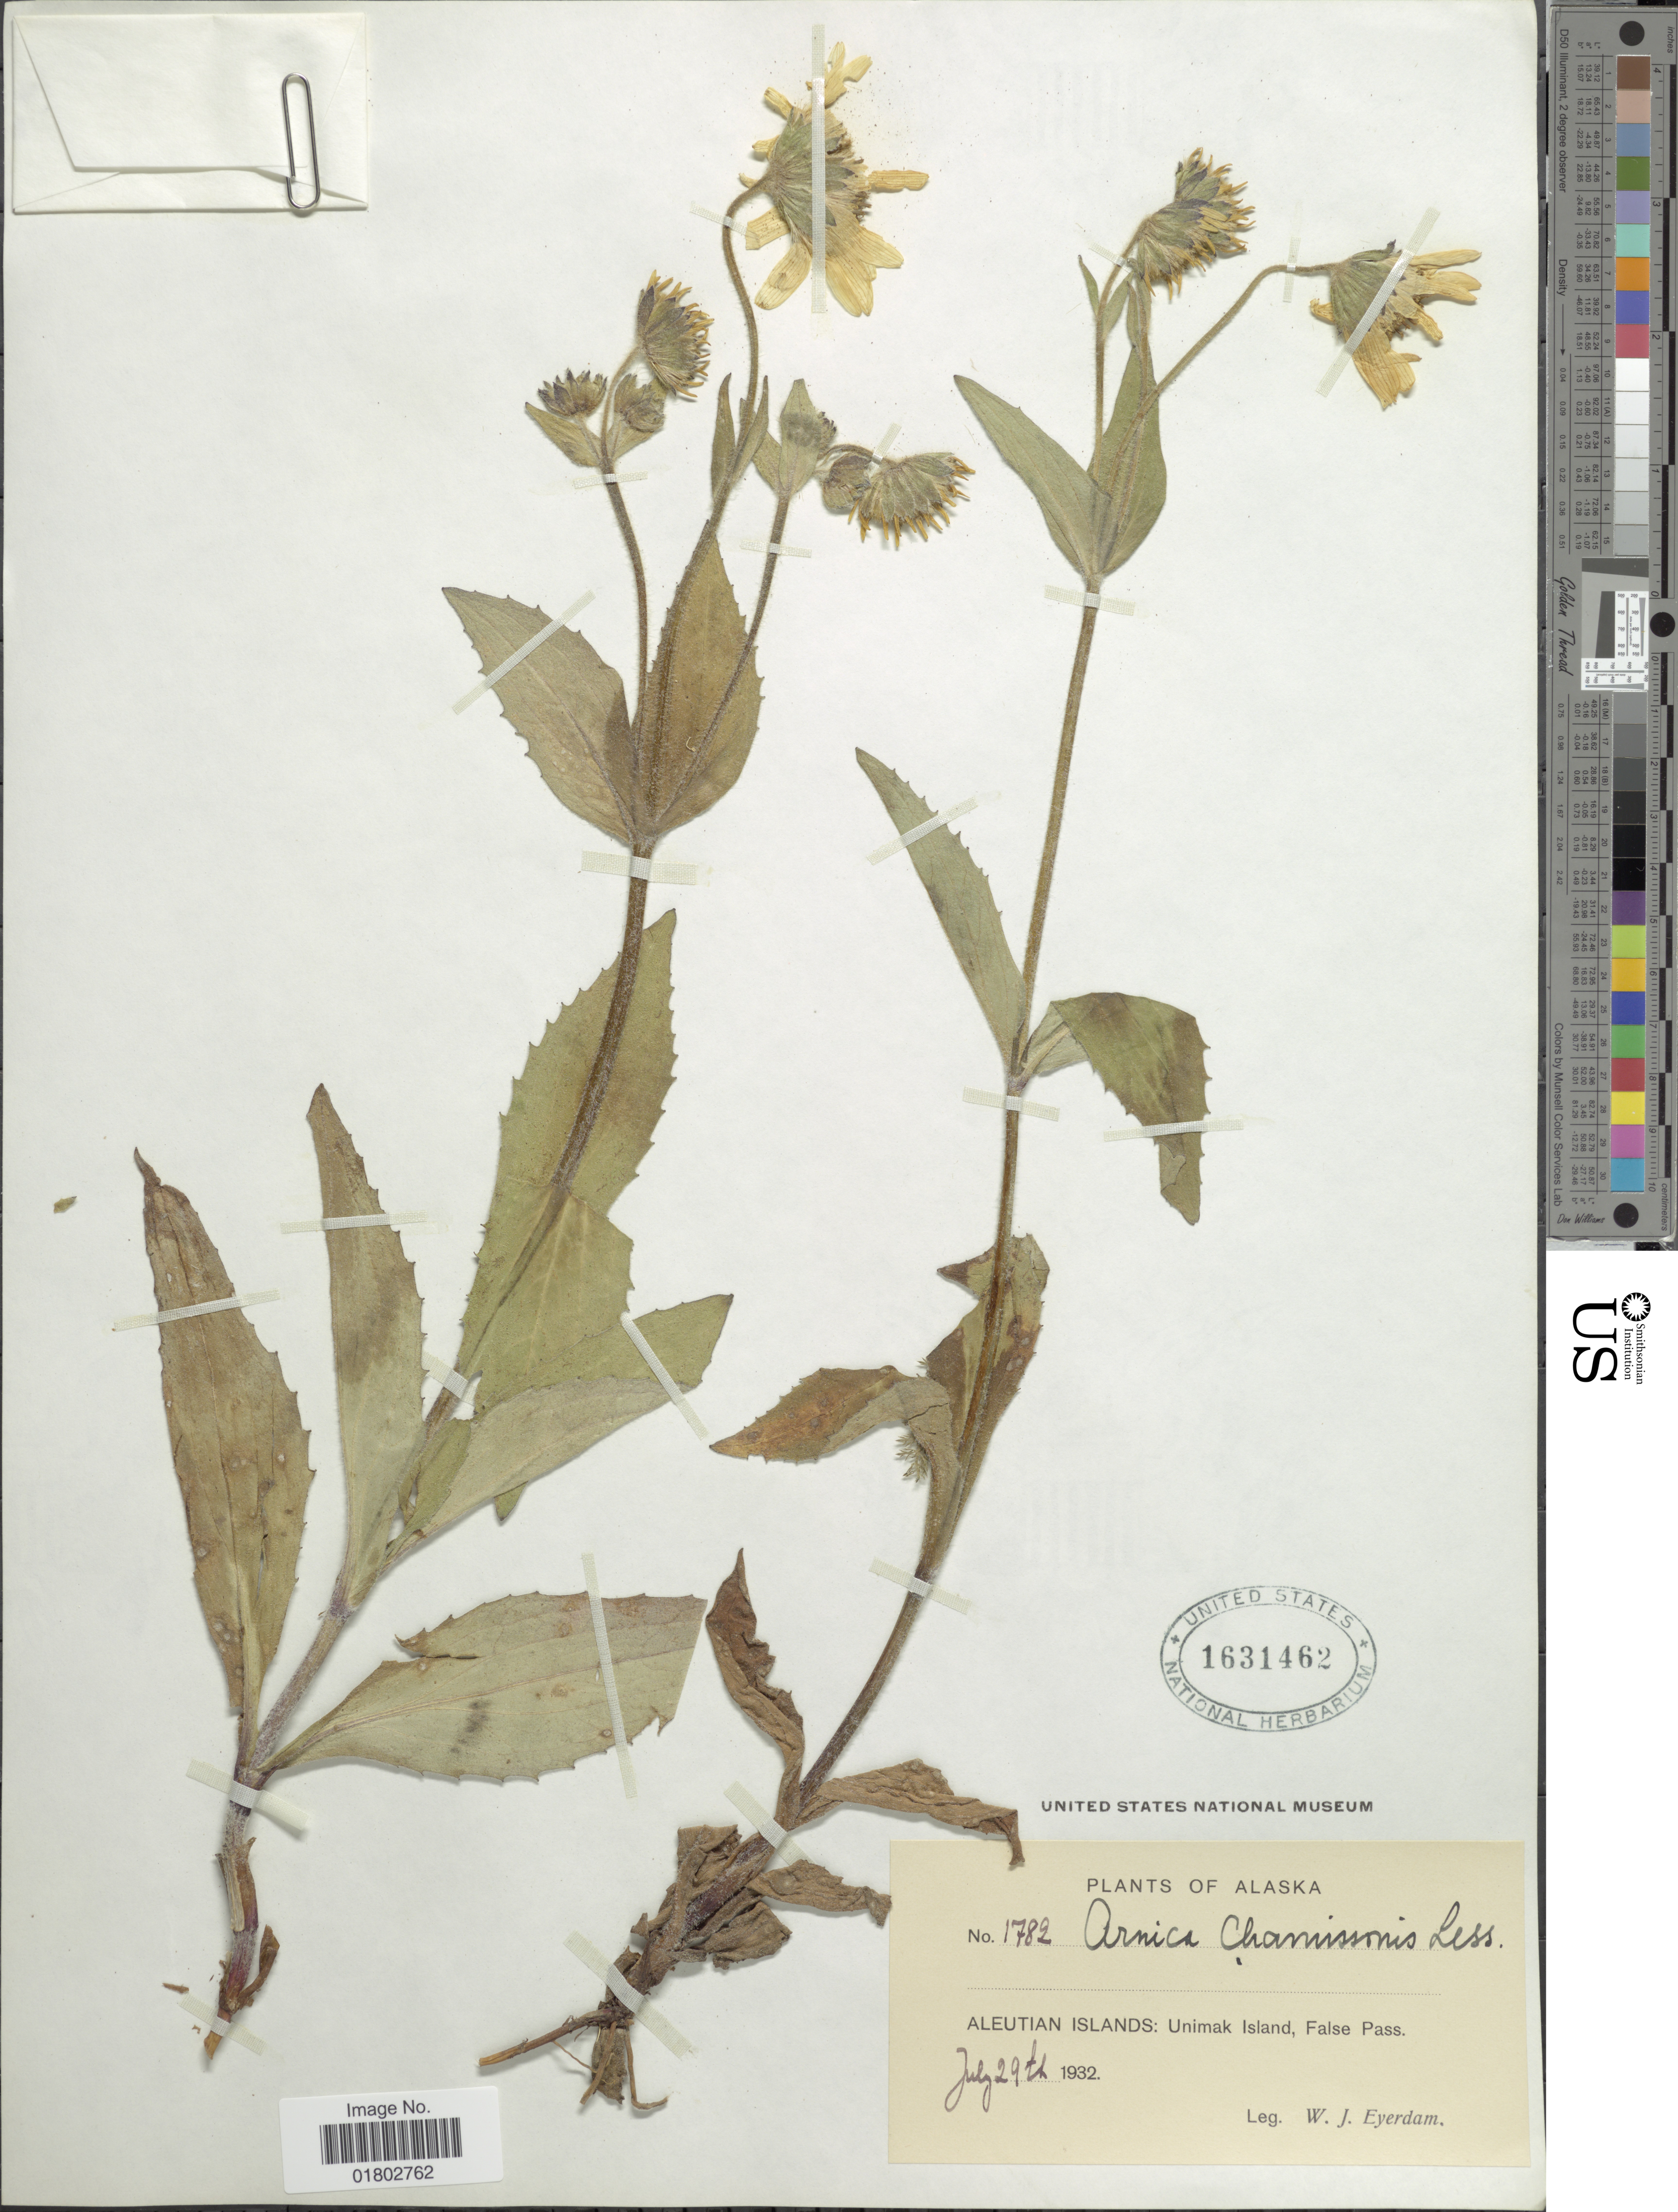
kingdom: Plantae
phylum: Tracheophyta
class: Magnoliopsida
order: Asterales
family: Asteraceae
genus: Arnica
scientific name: Arnica chamissonis subsp. genuina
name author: Maguire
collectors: W. J. Eyerdam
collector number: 1782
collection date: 1932-07-29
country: United States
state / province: Alaska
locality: Aleutian Islands: Unimak Islands, False Pass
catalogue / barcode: US 1631462